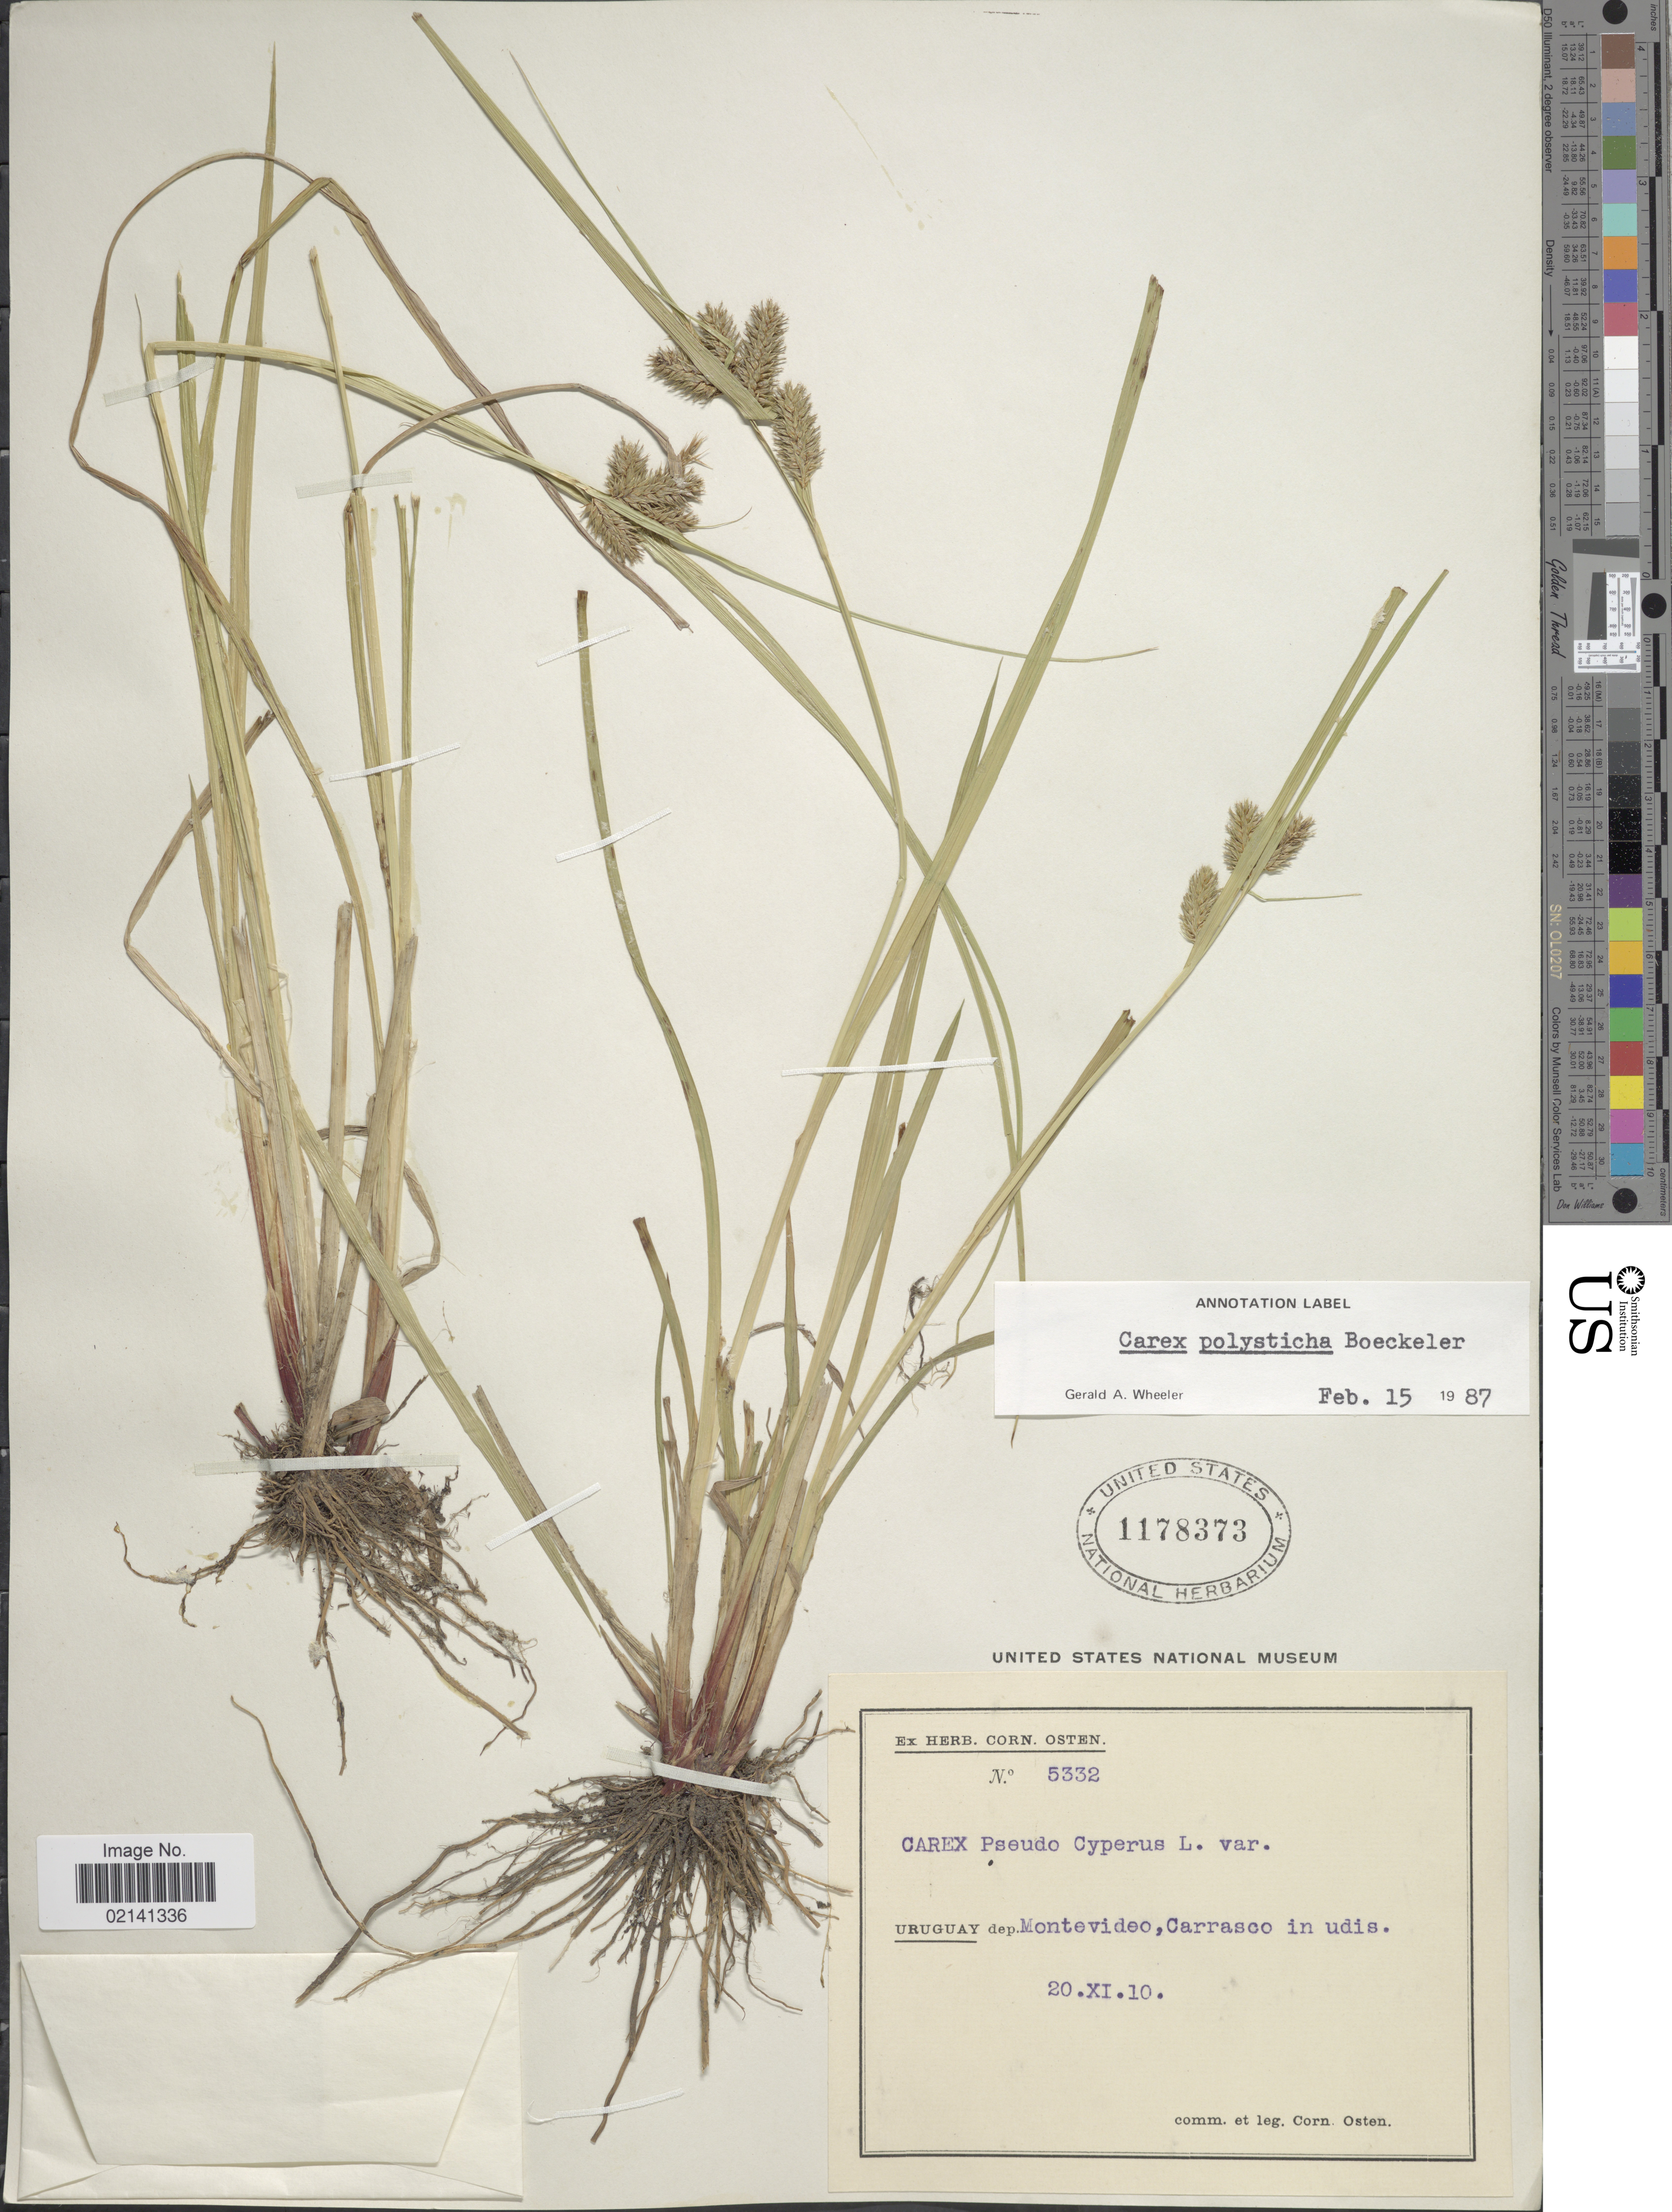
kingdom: Plantae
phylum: Tracheophyta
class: Liliopsida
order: Poales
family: Cyperaceae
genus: Carex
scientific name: Carex polysticha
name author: Boeckeler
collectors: C. Osten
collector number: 5332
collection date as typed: Transcribed d/m/y: 20/11/10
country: Uruguay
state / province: Montevideo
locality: Carrasco in udis.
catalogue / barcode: US 1178373